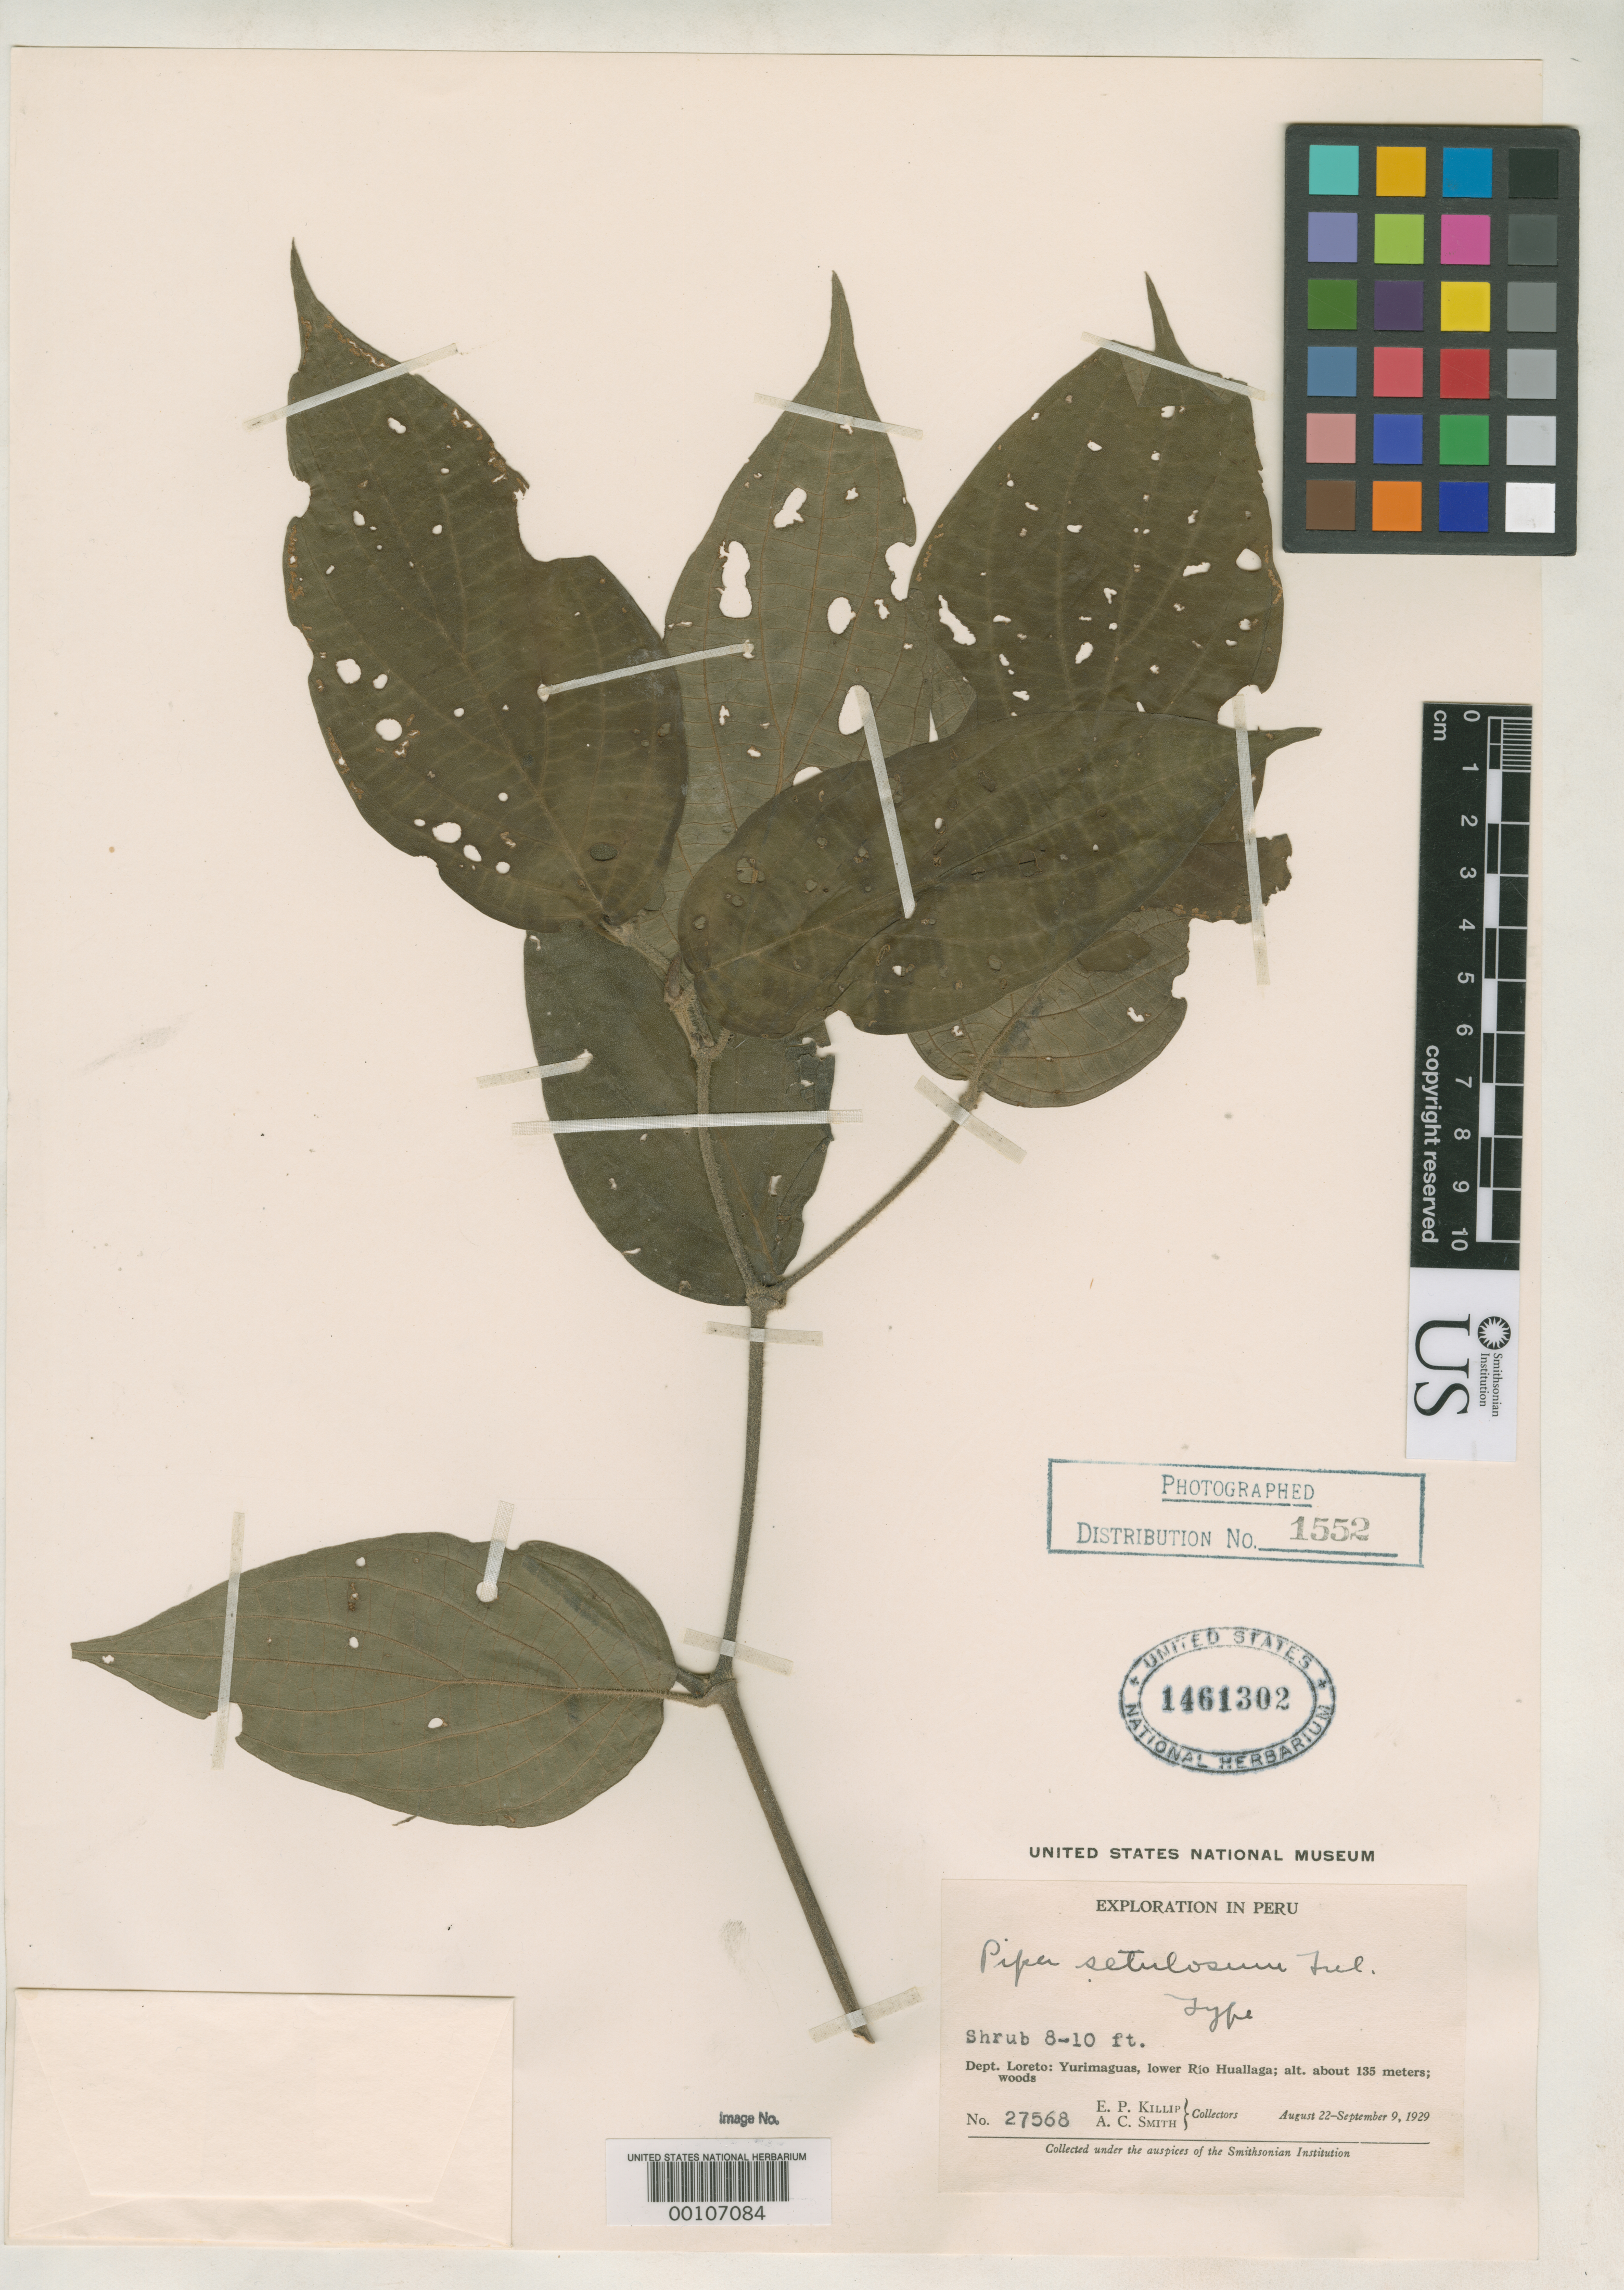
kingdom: Plantae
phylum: Tracheophyta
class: Magnoliopsida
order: Piperales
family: Piperaceae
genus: Piper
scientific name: Piper setulosum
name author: Trel. in J.F. Macbr.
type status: Holotype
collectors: E. P. Killip & A. C. Smith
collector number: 27568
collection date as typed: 22 Aug 1929 to 09 Sep 1929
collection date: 1929-08-22/1929-09-09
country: Peru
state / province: Loreto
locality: Yurimaguas.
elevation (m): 135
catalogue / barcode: US 1461302